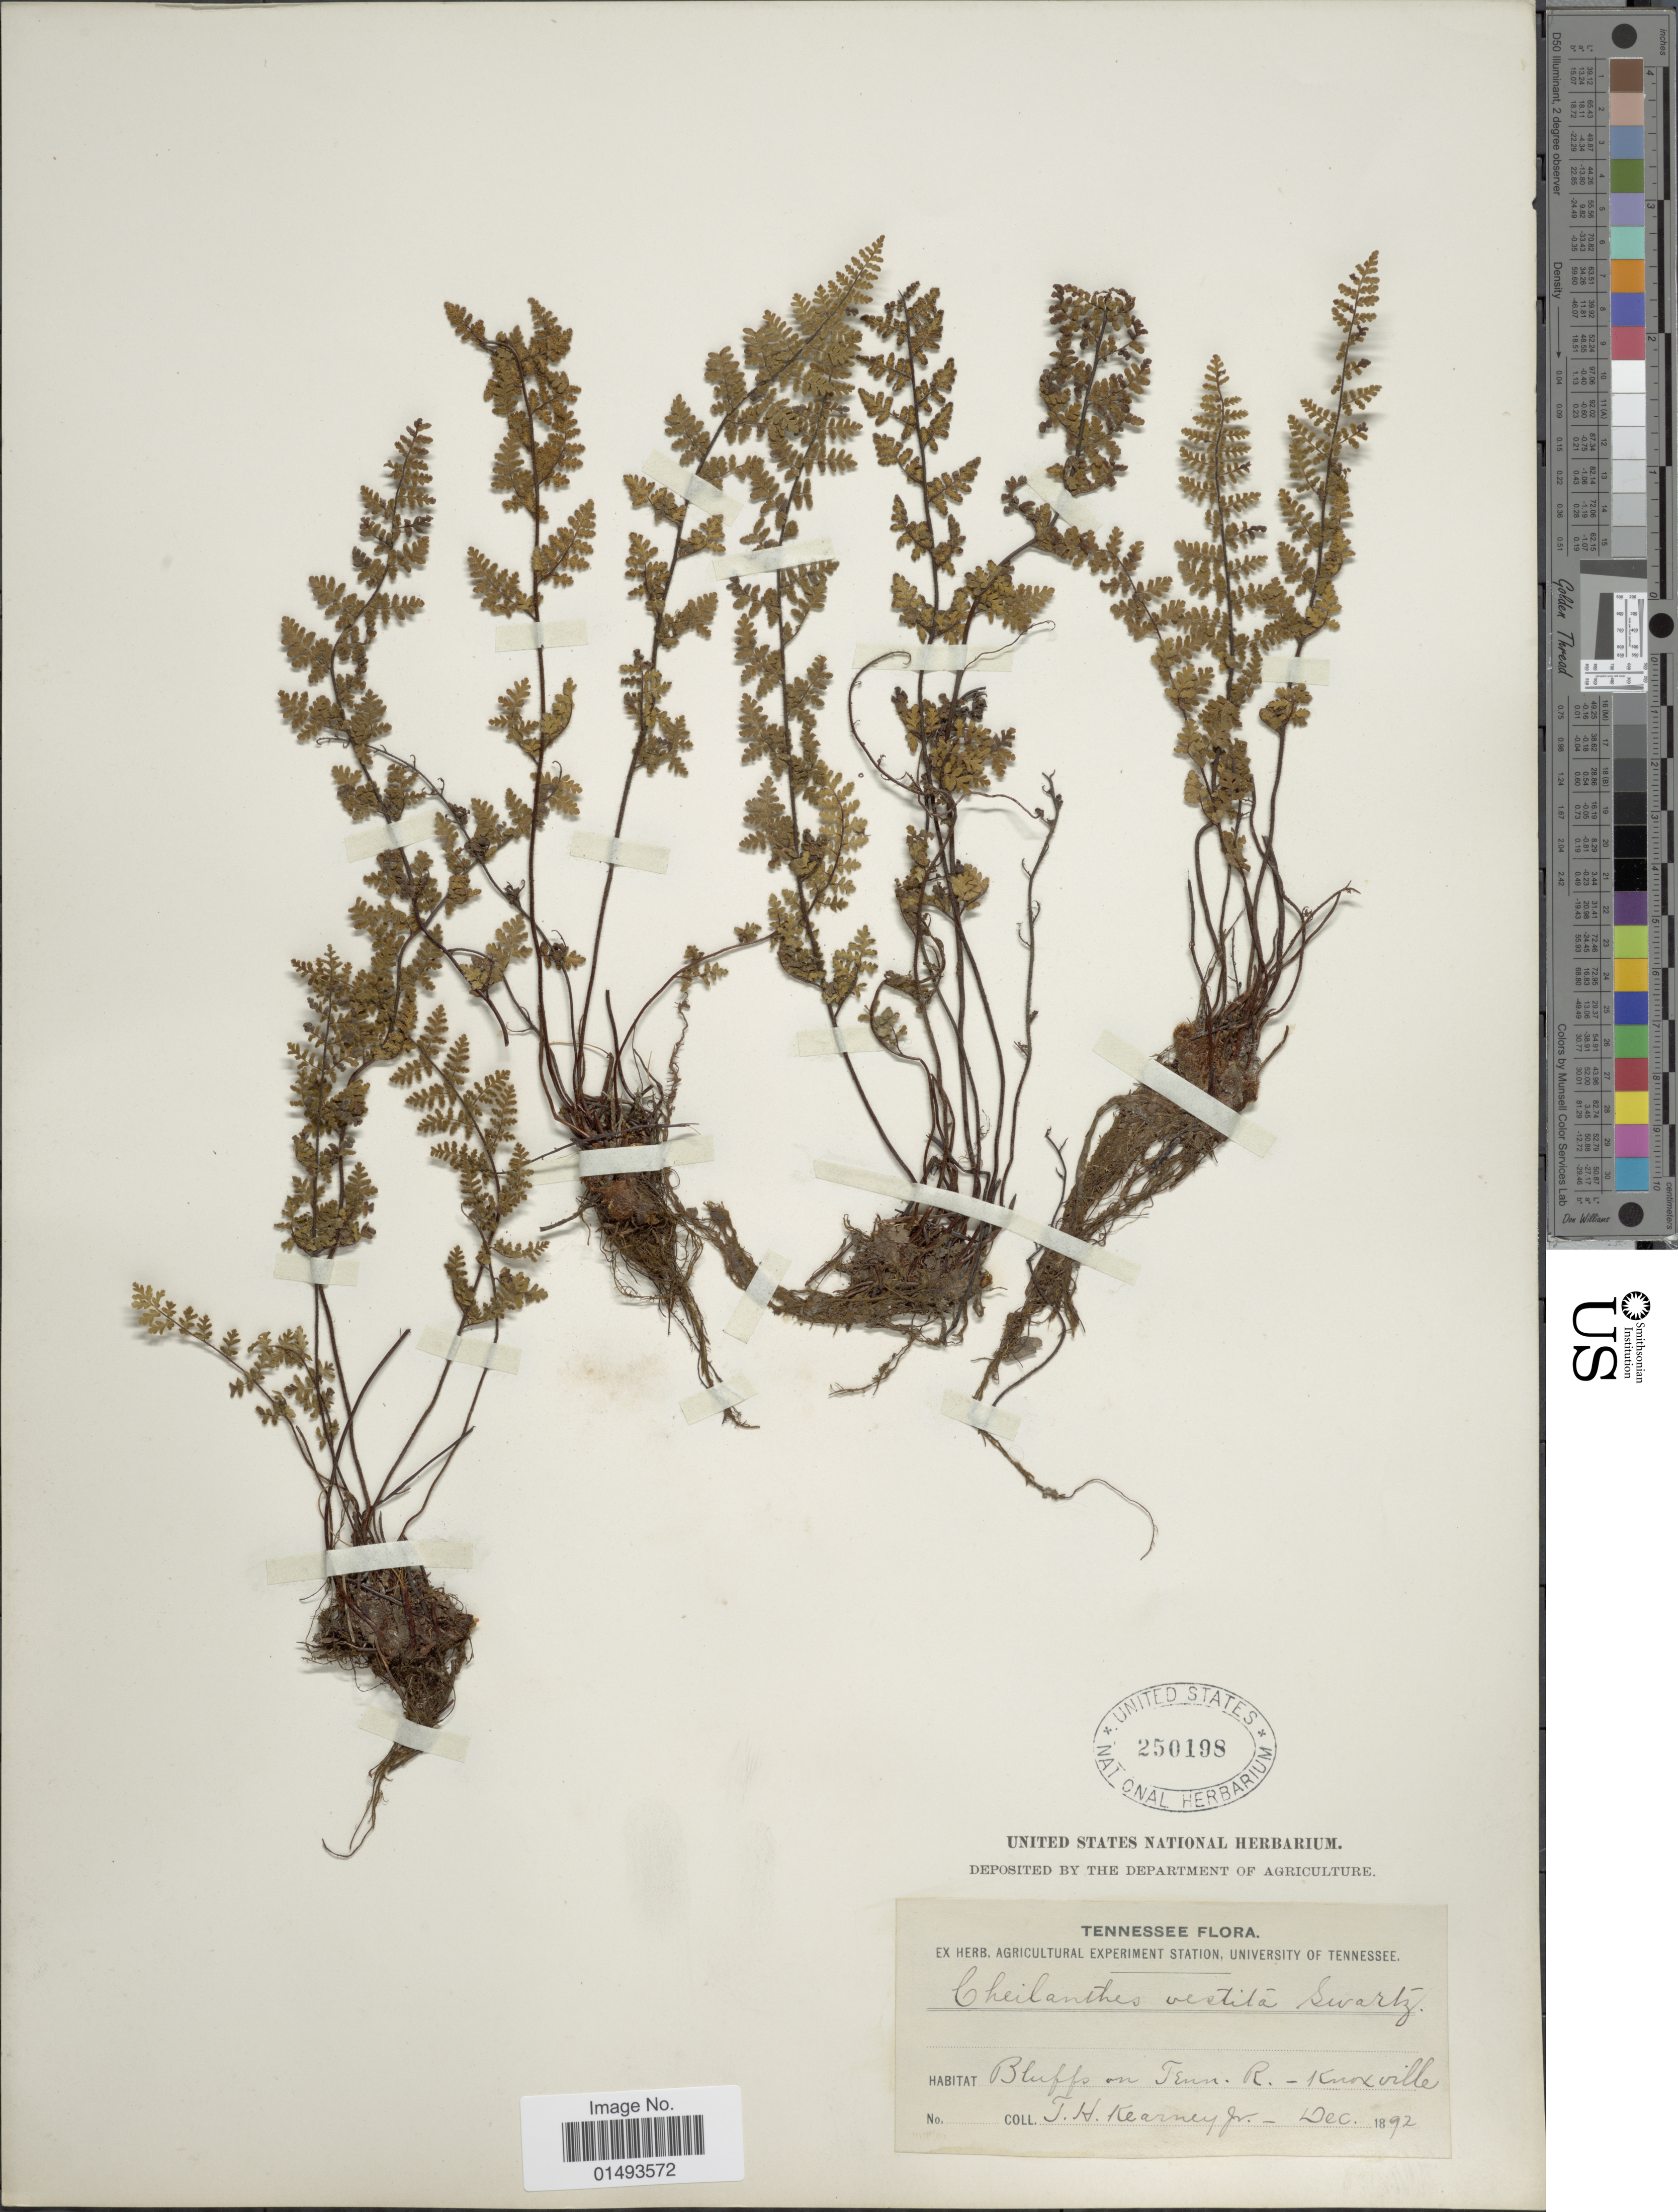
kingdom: Plantae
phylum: Tracheophyta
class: Polypodiopsida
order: Polypodiales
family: Pteridaceae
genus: Myriopteris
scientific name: Myriopteris lanosa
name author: (Michx.) Grusz & Windham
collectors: T. H. Kearney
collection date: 1892-12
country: United States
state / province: Tennessee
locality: Tennessee Flora, Bluffs on Tenn, R. - Knoxville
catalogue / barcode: US 250198